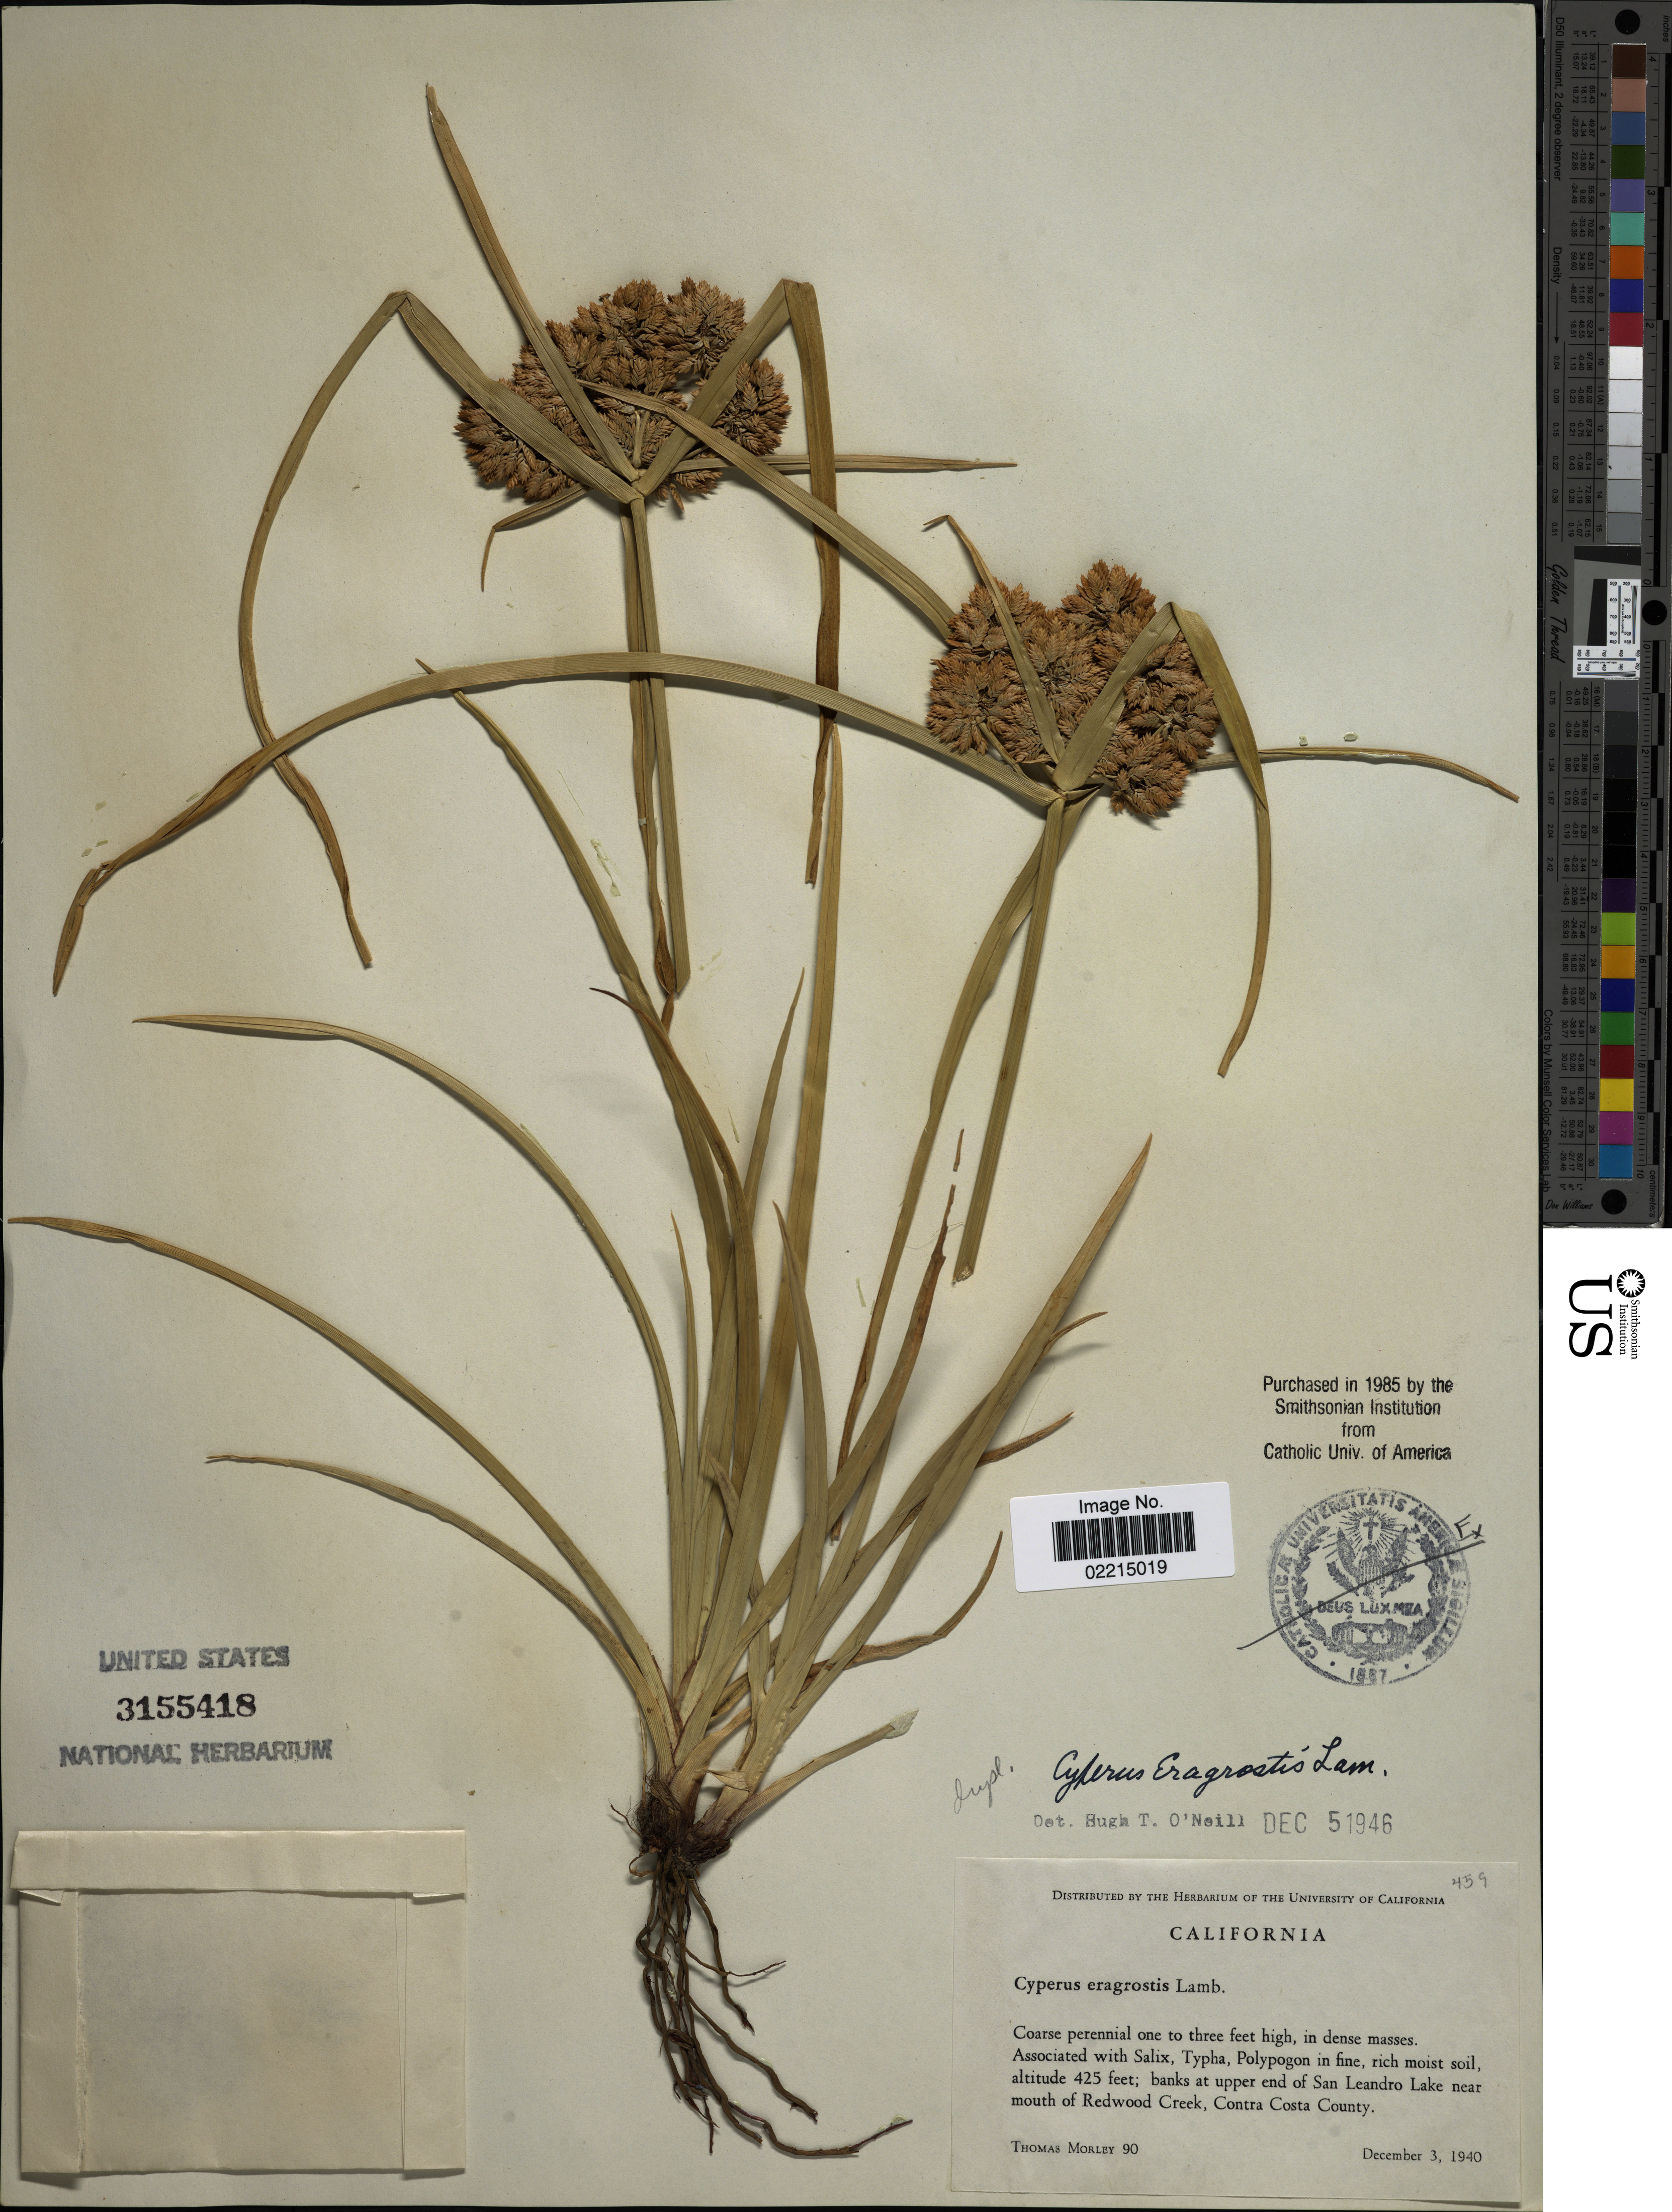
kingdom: Plantae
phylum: Tracheophyta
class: Liliopsida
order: Poales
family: Cyperaceae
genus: Cyperus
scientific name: Cyperus eragrostis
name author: Lam.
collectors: T. Morley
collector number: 90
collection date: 1940-12-03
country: United States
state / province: California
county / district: Contra Costa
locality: Banks at upper end of San Leandro Lake near mouth of Redwood Creek, Contra Costa County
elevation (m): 130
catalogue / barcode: US 3155418